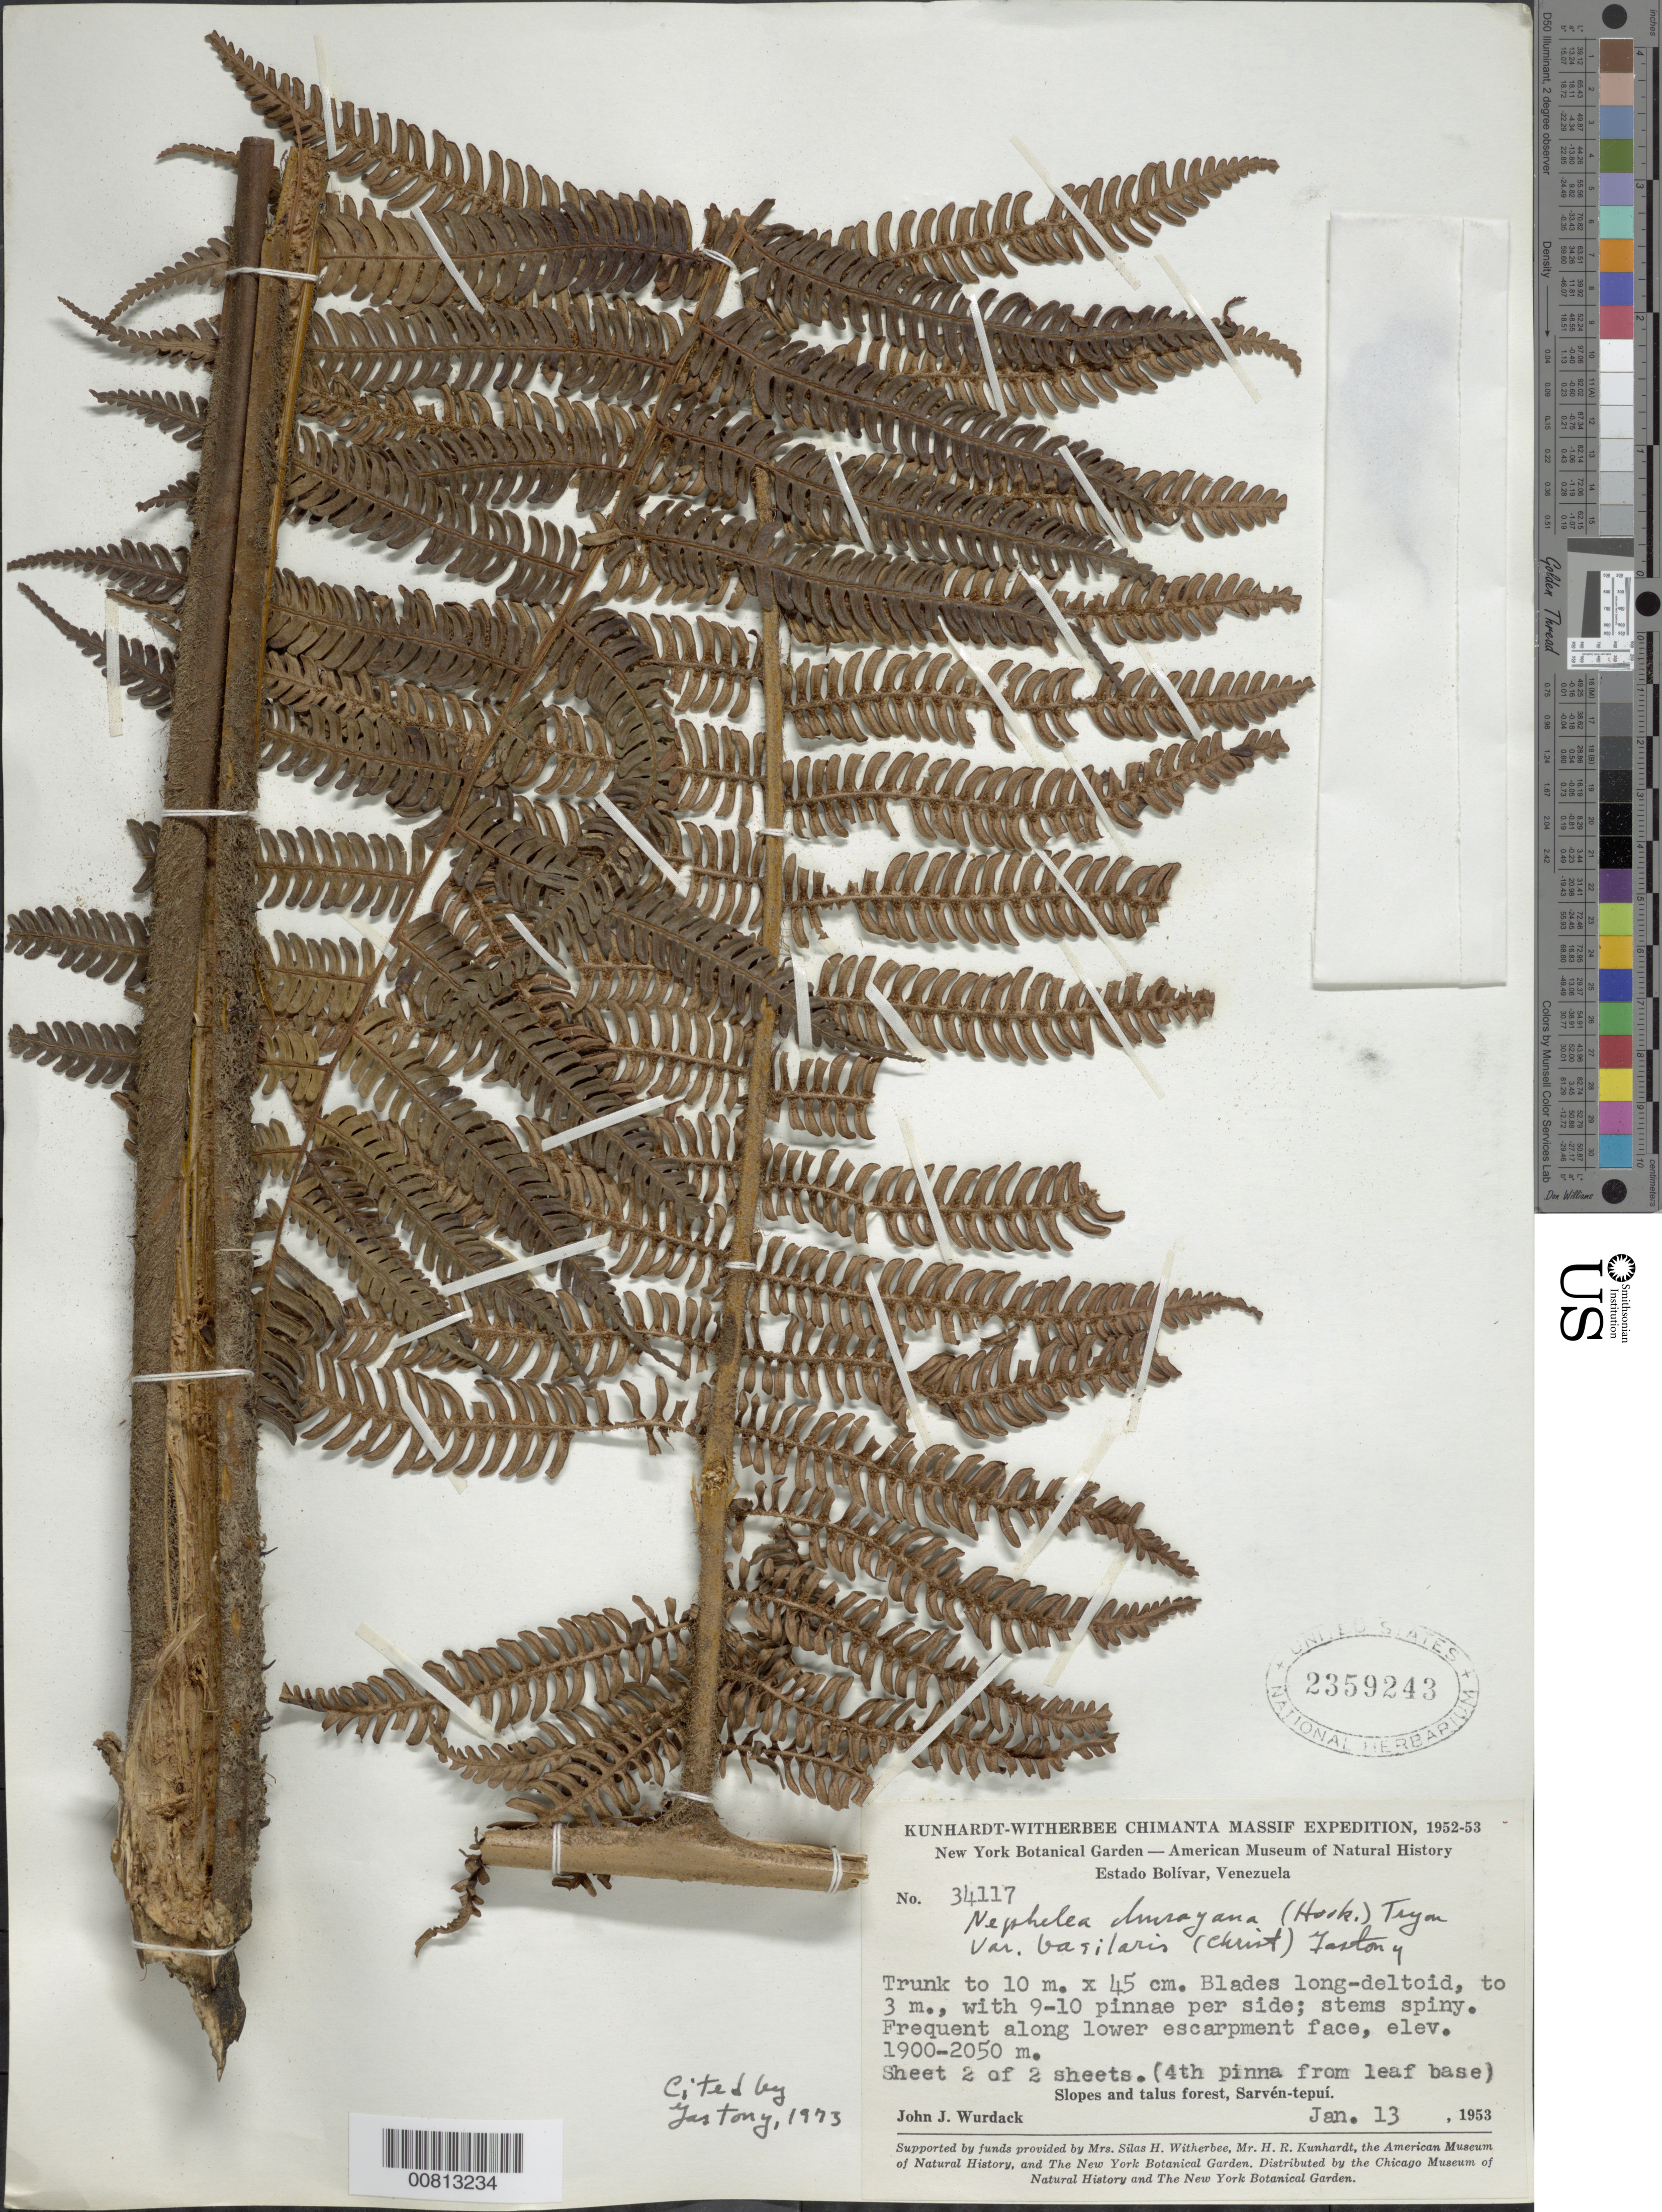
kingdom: Plantae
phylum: Tracheophyta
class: Polypodiopsida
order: Cyatheales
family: Cyatheaceae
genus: Alsophila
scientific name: Alsophila imrayana var. basilaris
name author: (Christ) Lellinger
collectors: J. J. Wurdack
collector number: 34117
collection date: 1953-01-13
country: Venezuela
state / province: Bolivar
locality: Kunhardt-Witherbee Chimanta Massif, Slopes and talus forest, Sarven-tepui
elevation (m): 1900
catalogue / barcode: US 2359243